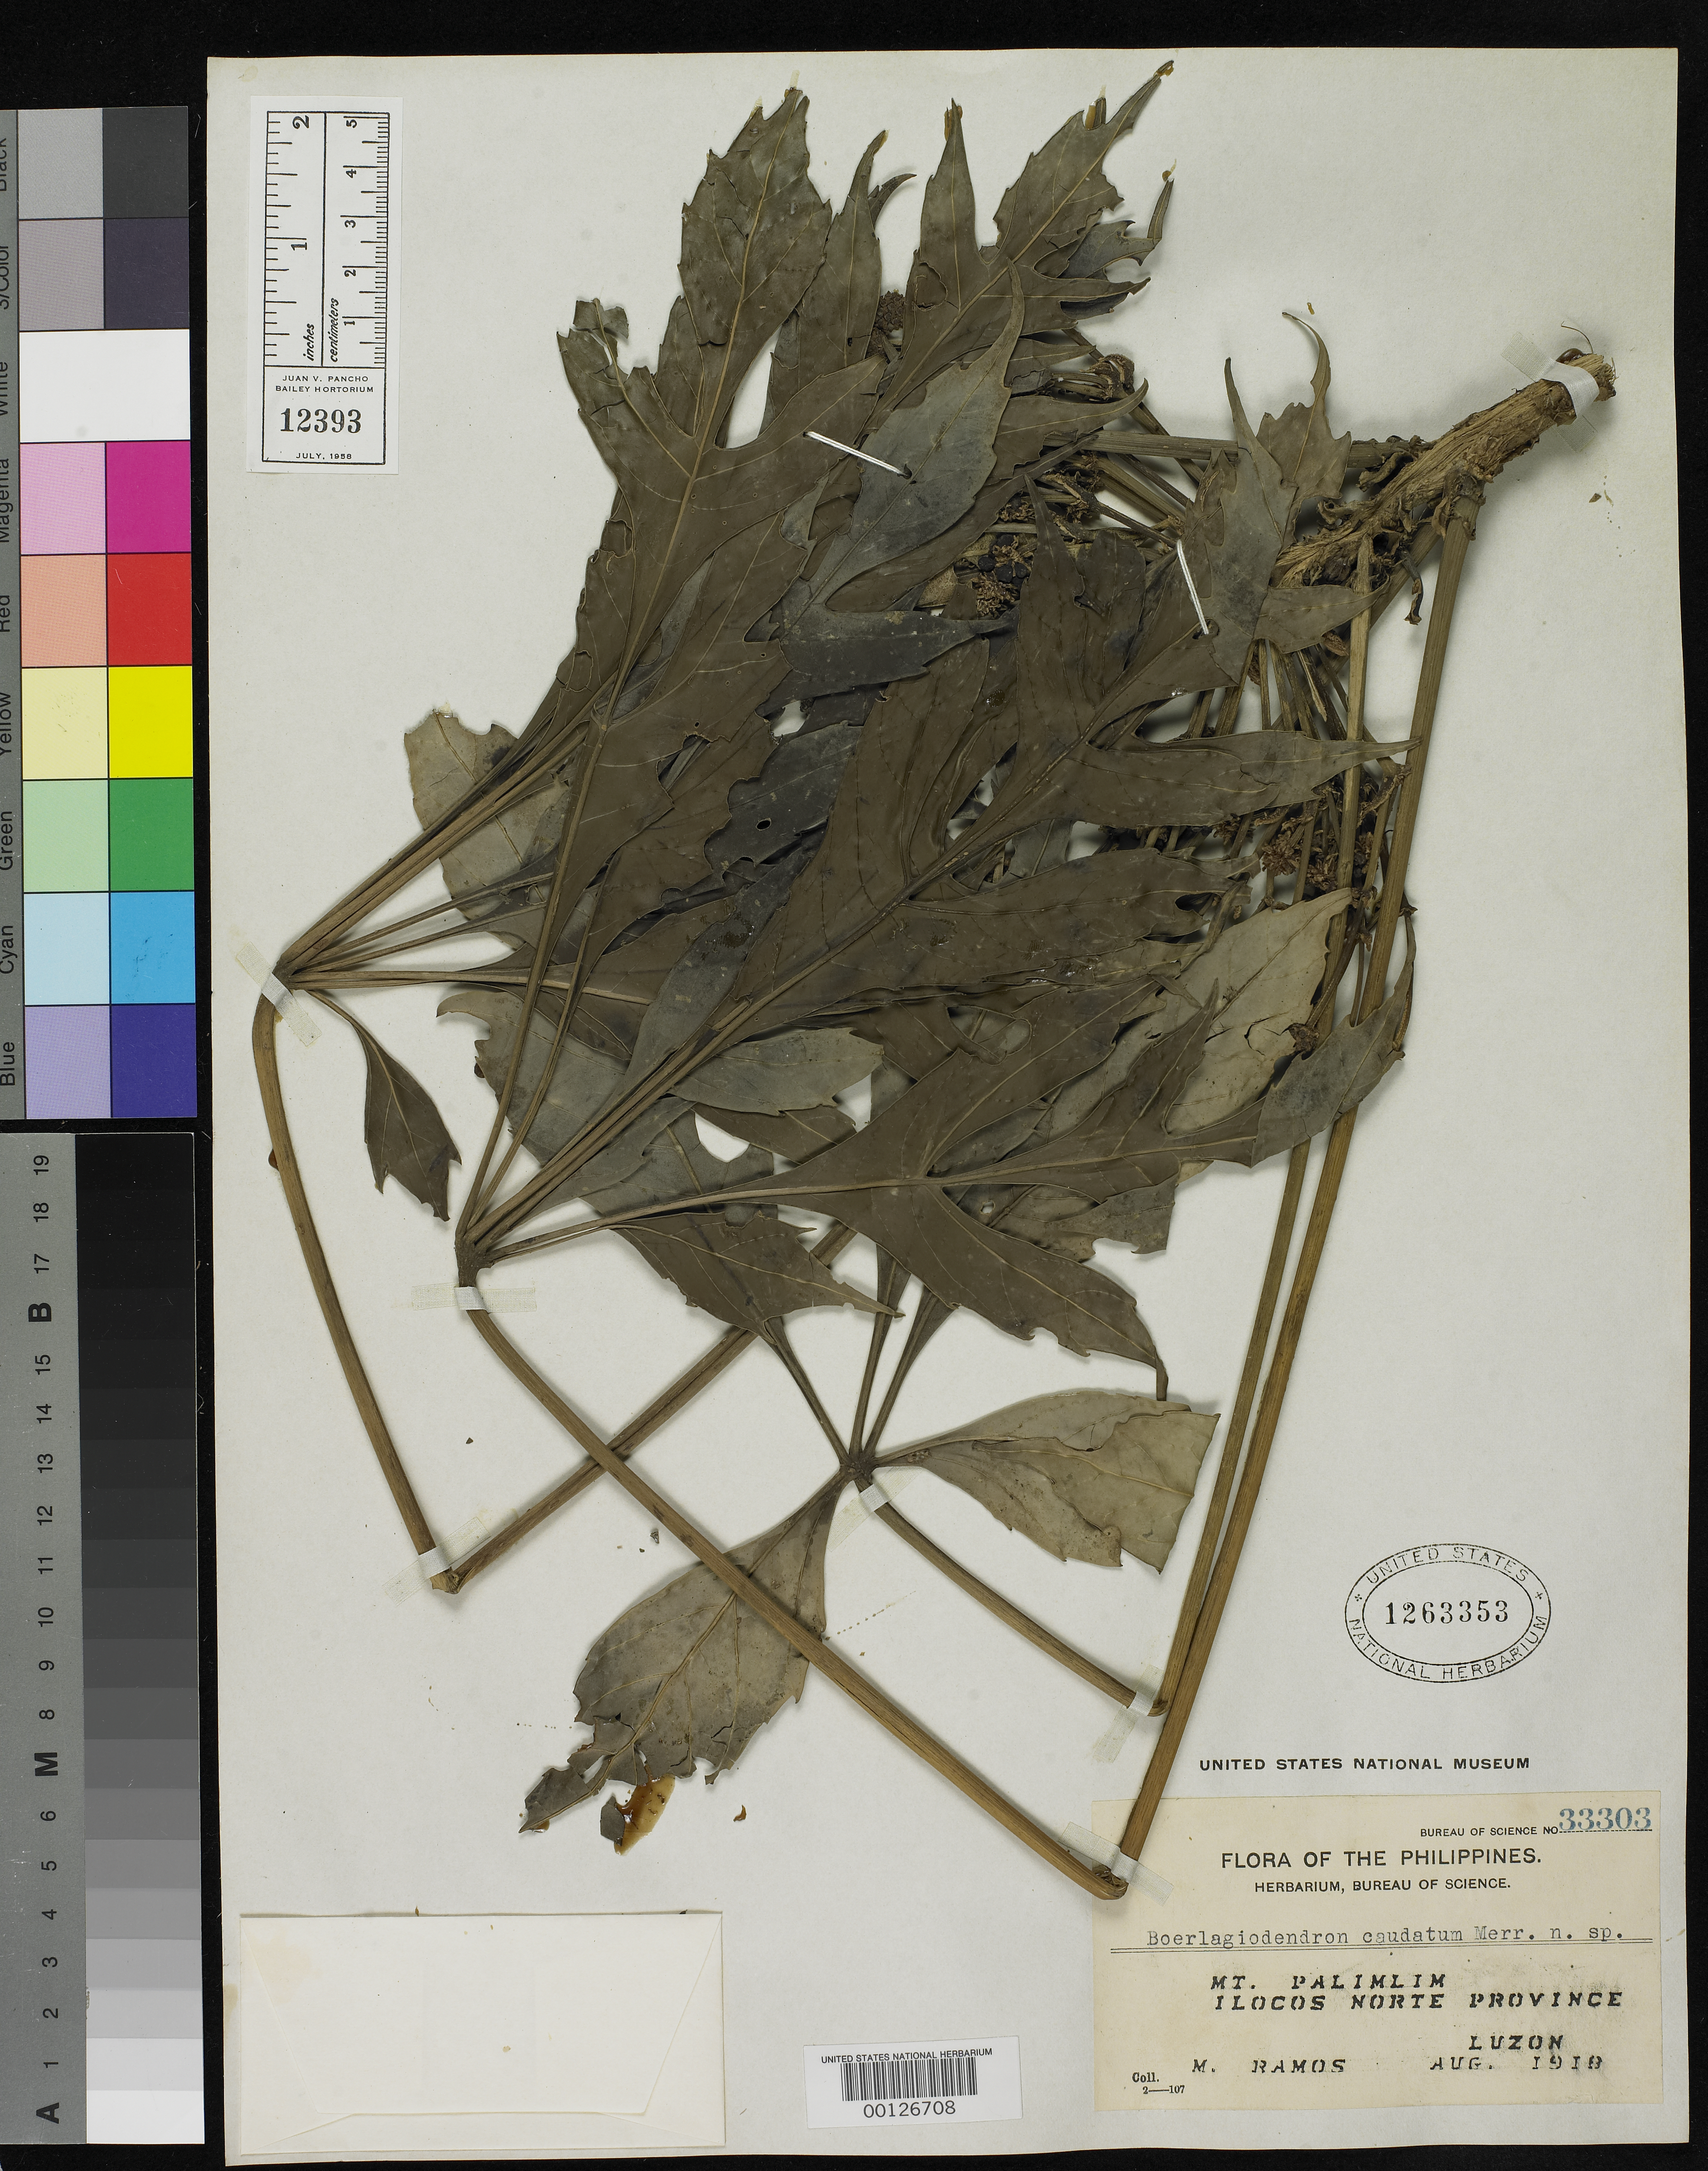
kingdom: Plantae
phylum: Tracheophyta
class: Magnoliopsida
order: Apiales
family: Araliaceae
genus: Boerlagiodendron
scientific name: Boerlagiodendron caudatum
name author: Merr.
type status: Isotype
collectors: M. Ramos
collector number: Bur. Sci. 33303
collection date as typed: Aug 1918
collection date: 1918-08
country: Philippines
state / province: Ilocos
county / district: Ilocos Norte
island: Luzon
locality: Mt. Palimlin.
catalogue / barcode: US 1263353